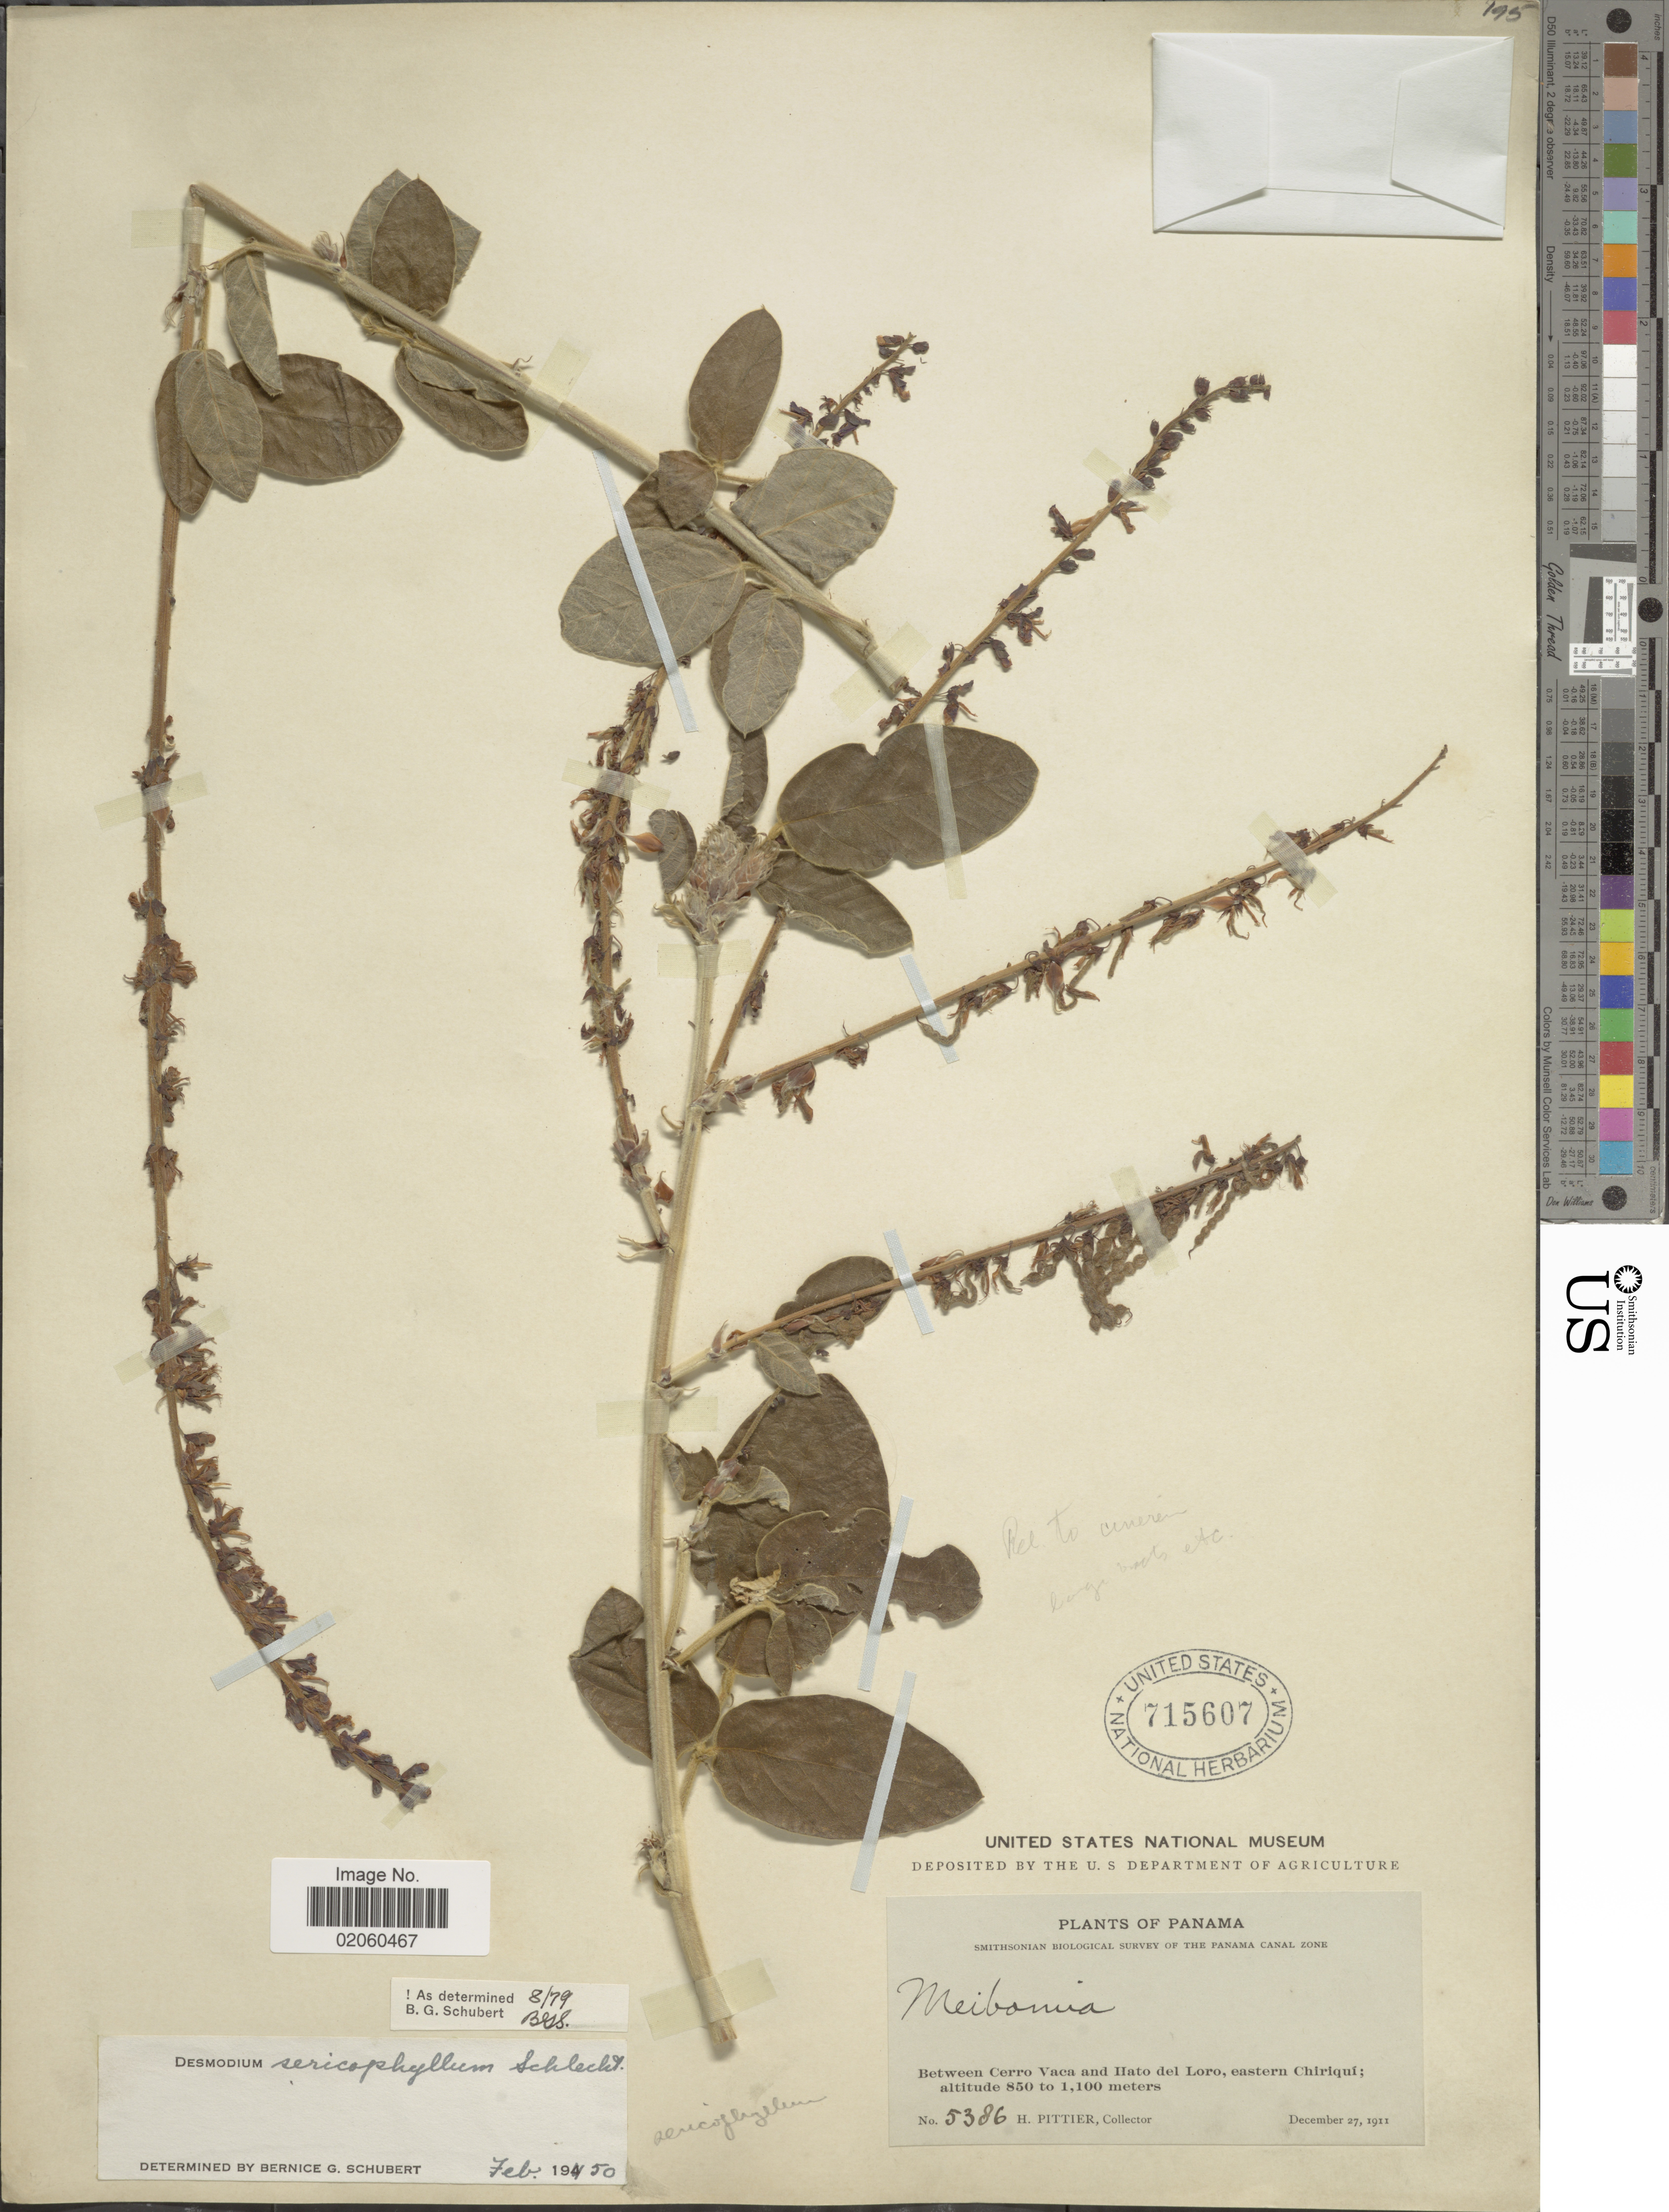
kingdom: Plantae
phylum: Tracheophyta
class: Magnoliopsida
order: Fabales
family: Fabaceae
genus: Desmodium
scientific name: Desmodium sericophyllum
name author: Schltdl.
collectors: H. F. Pittier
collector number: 5386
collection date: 1911-12-27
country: Panama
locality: Between Cerro Vaca and Hato del Loro, eastern Chiriqui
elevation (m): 850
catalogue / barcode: US 715607